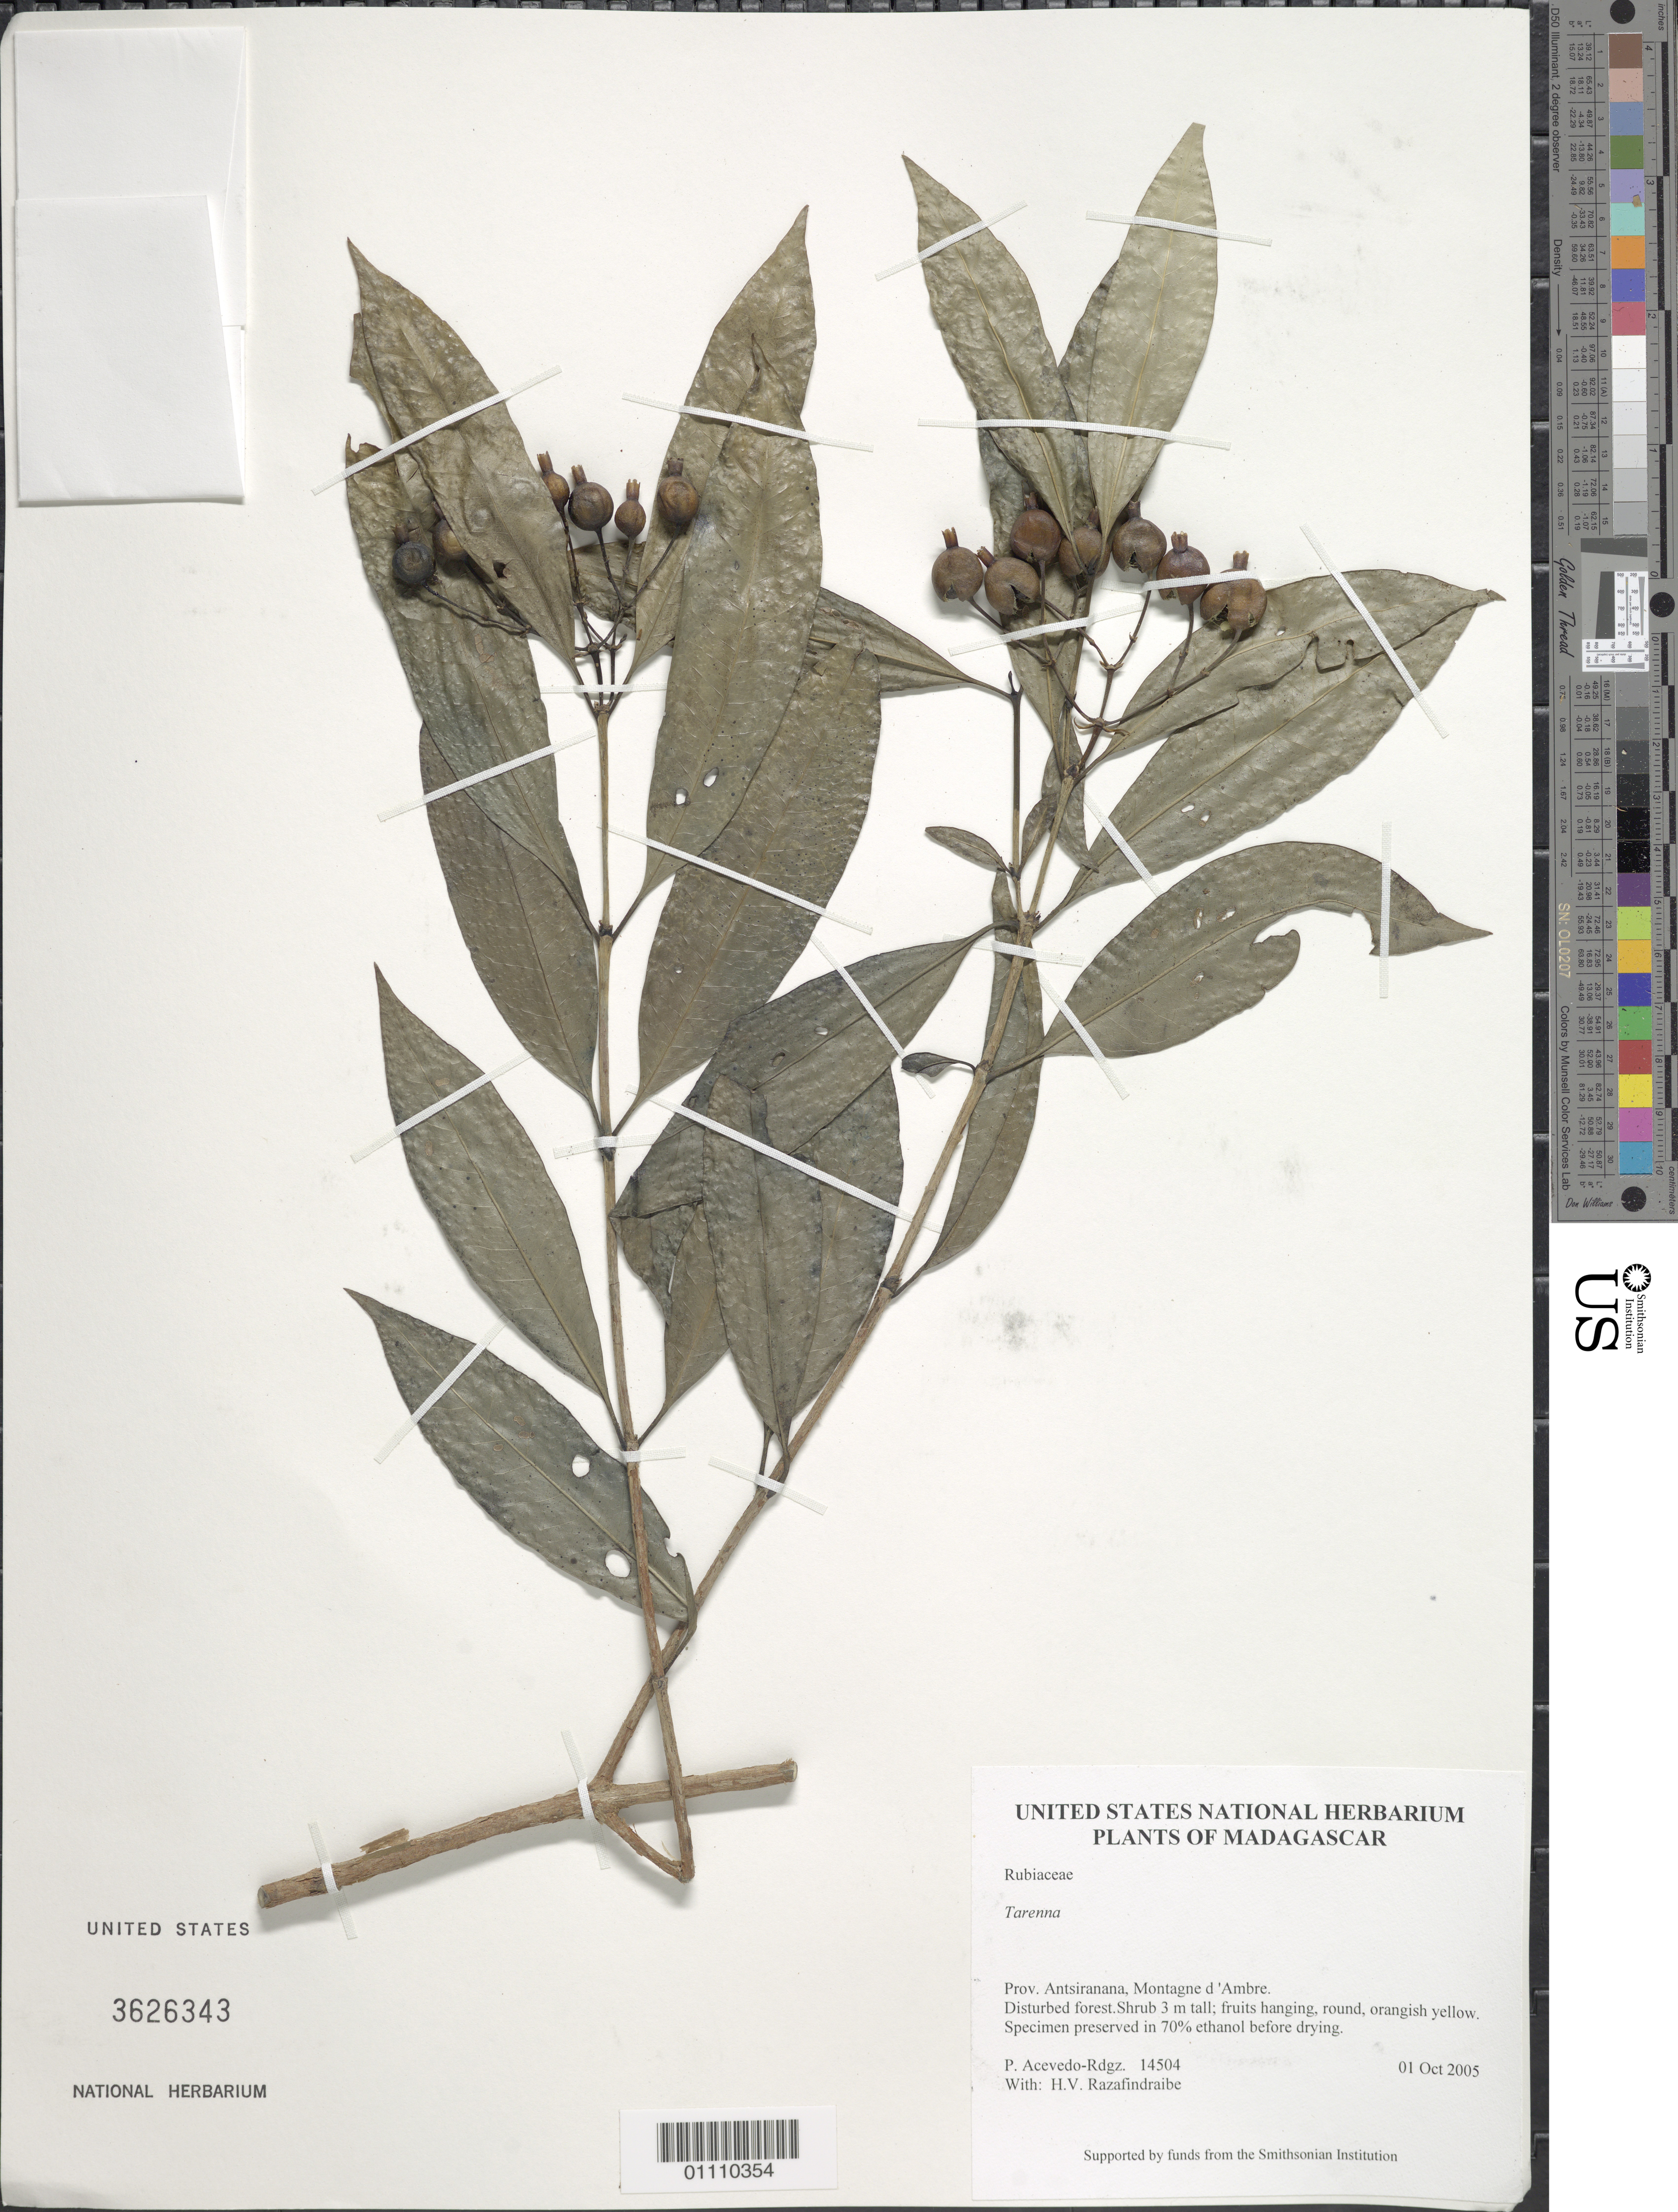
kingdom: Plantae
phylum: Tracheophyta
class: Magnoliopsida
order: Gentianales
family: Rubiaceae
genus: Tarenna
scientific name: Tarenna sp.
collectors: P. Acevedo-Rodr. & H. Razafindraibe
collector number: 14504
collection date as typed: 01 Oct 2005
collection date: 2005-10-01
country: Madagascar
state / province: Diana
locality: Prov. Antsiranana, Montagne d 'Ambre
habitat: Disturbed forest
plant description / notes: US, MO, K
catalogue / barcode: US 3626343